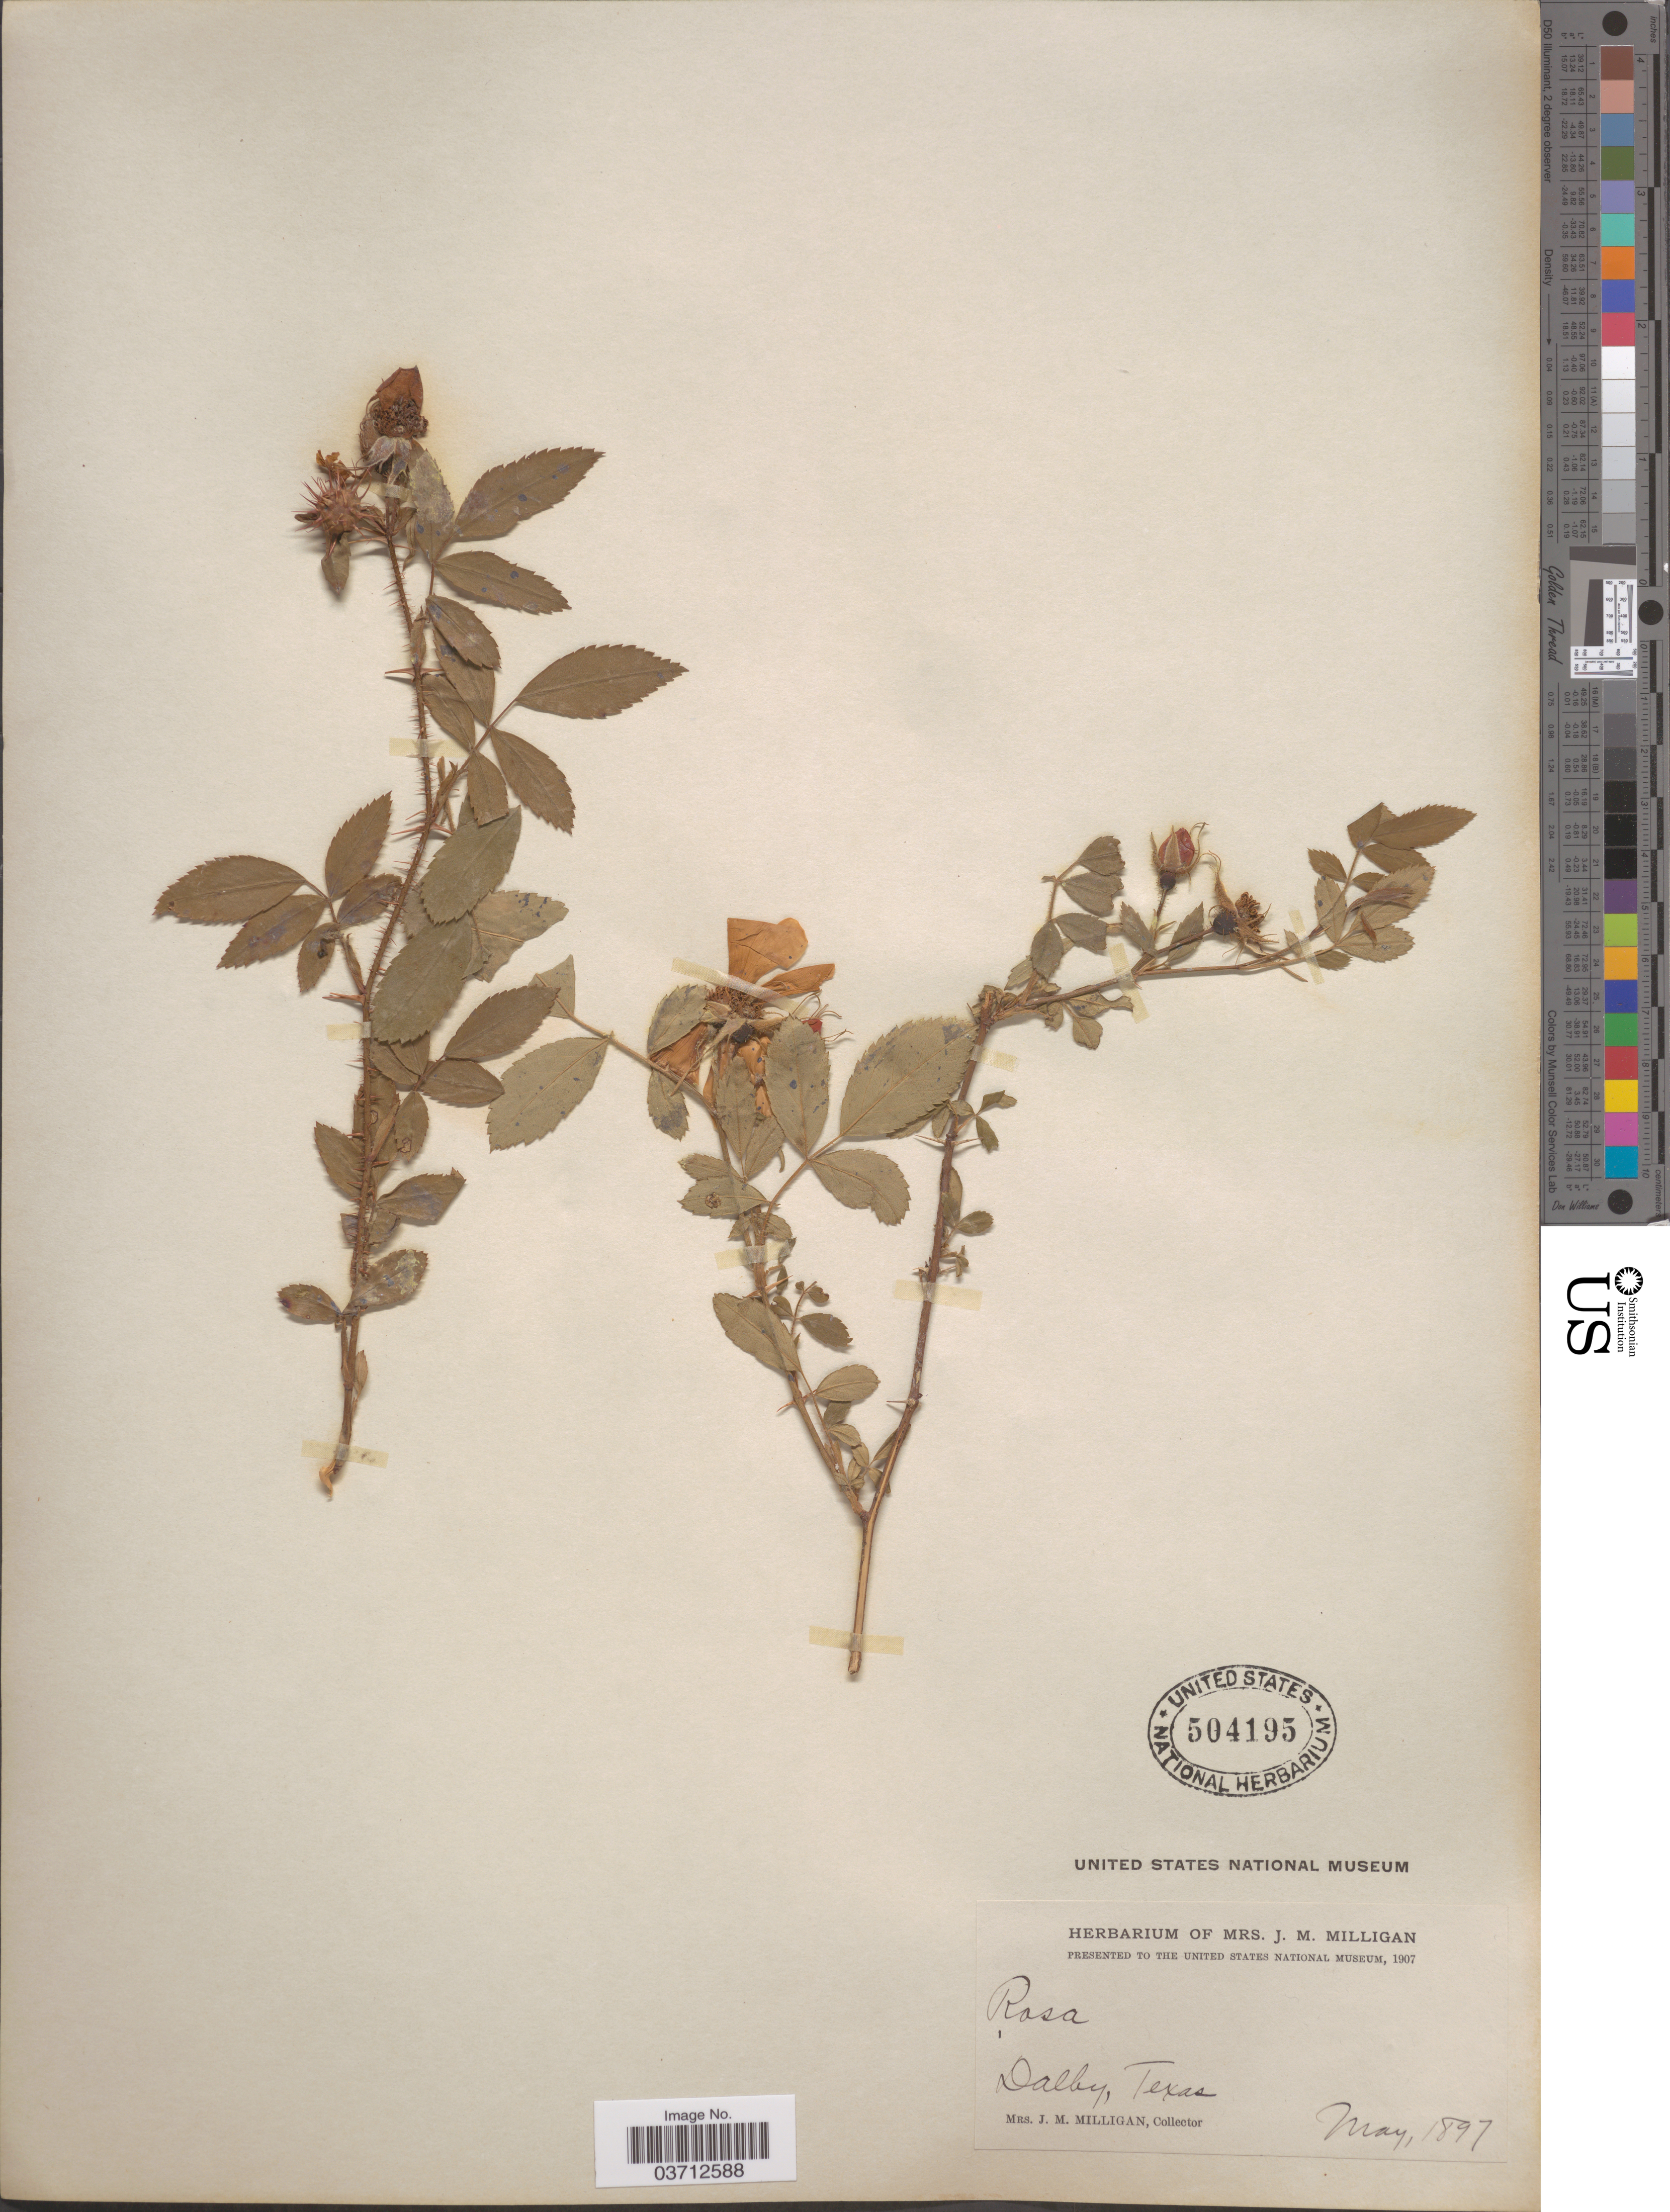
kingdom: Plantae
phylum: Tracheophyta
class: Magnoliopsida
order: Rosales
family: Rosaceae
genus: Rosa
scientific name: Rosa sp.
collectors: J. Milligan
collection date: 1897-05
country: United States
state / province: Texas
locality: Dalby.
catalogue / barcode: US 504195